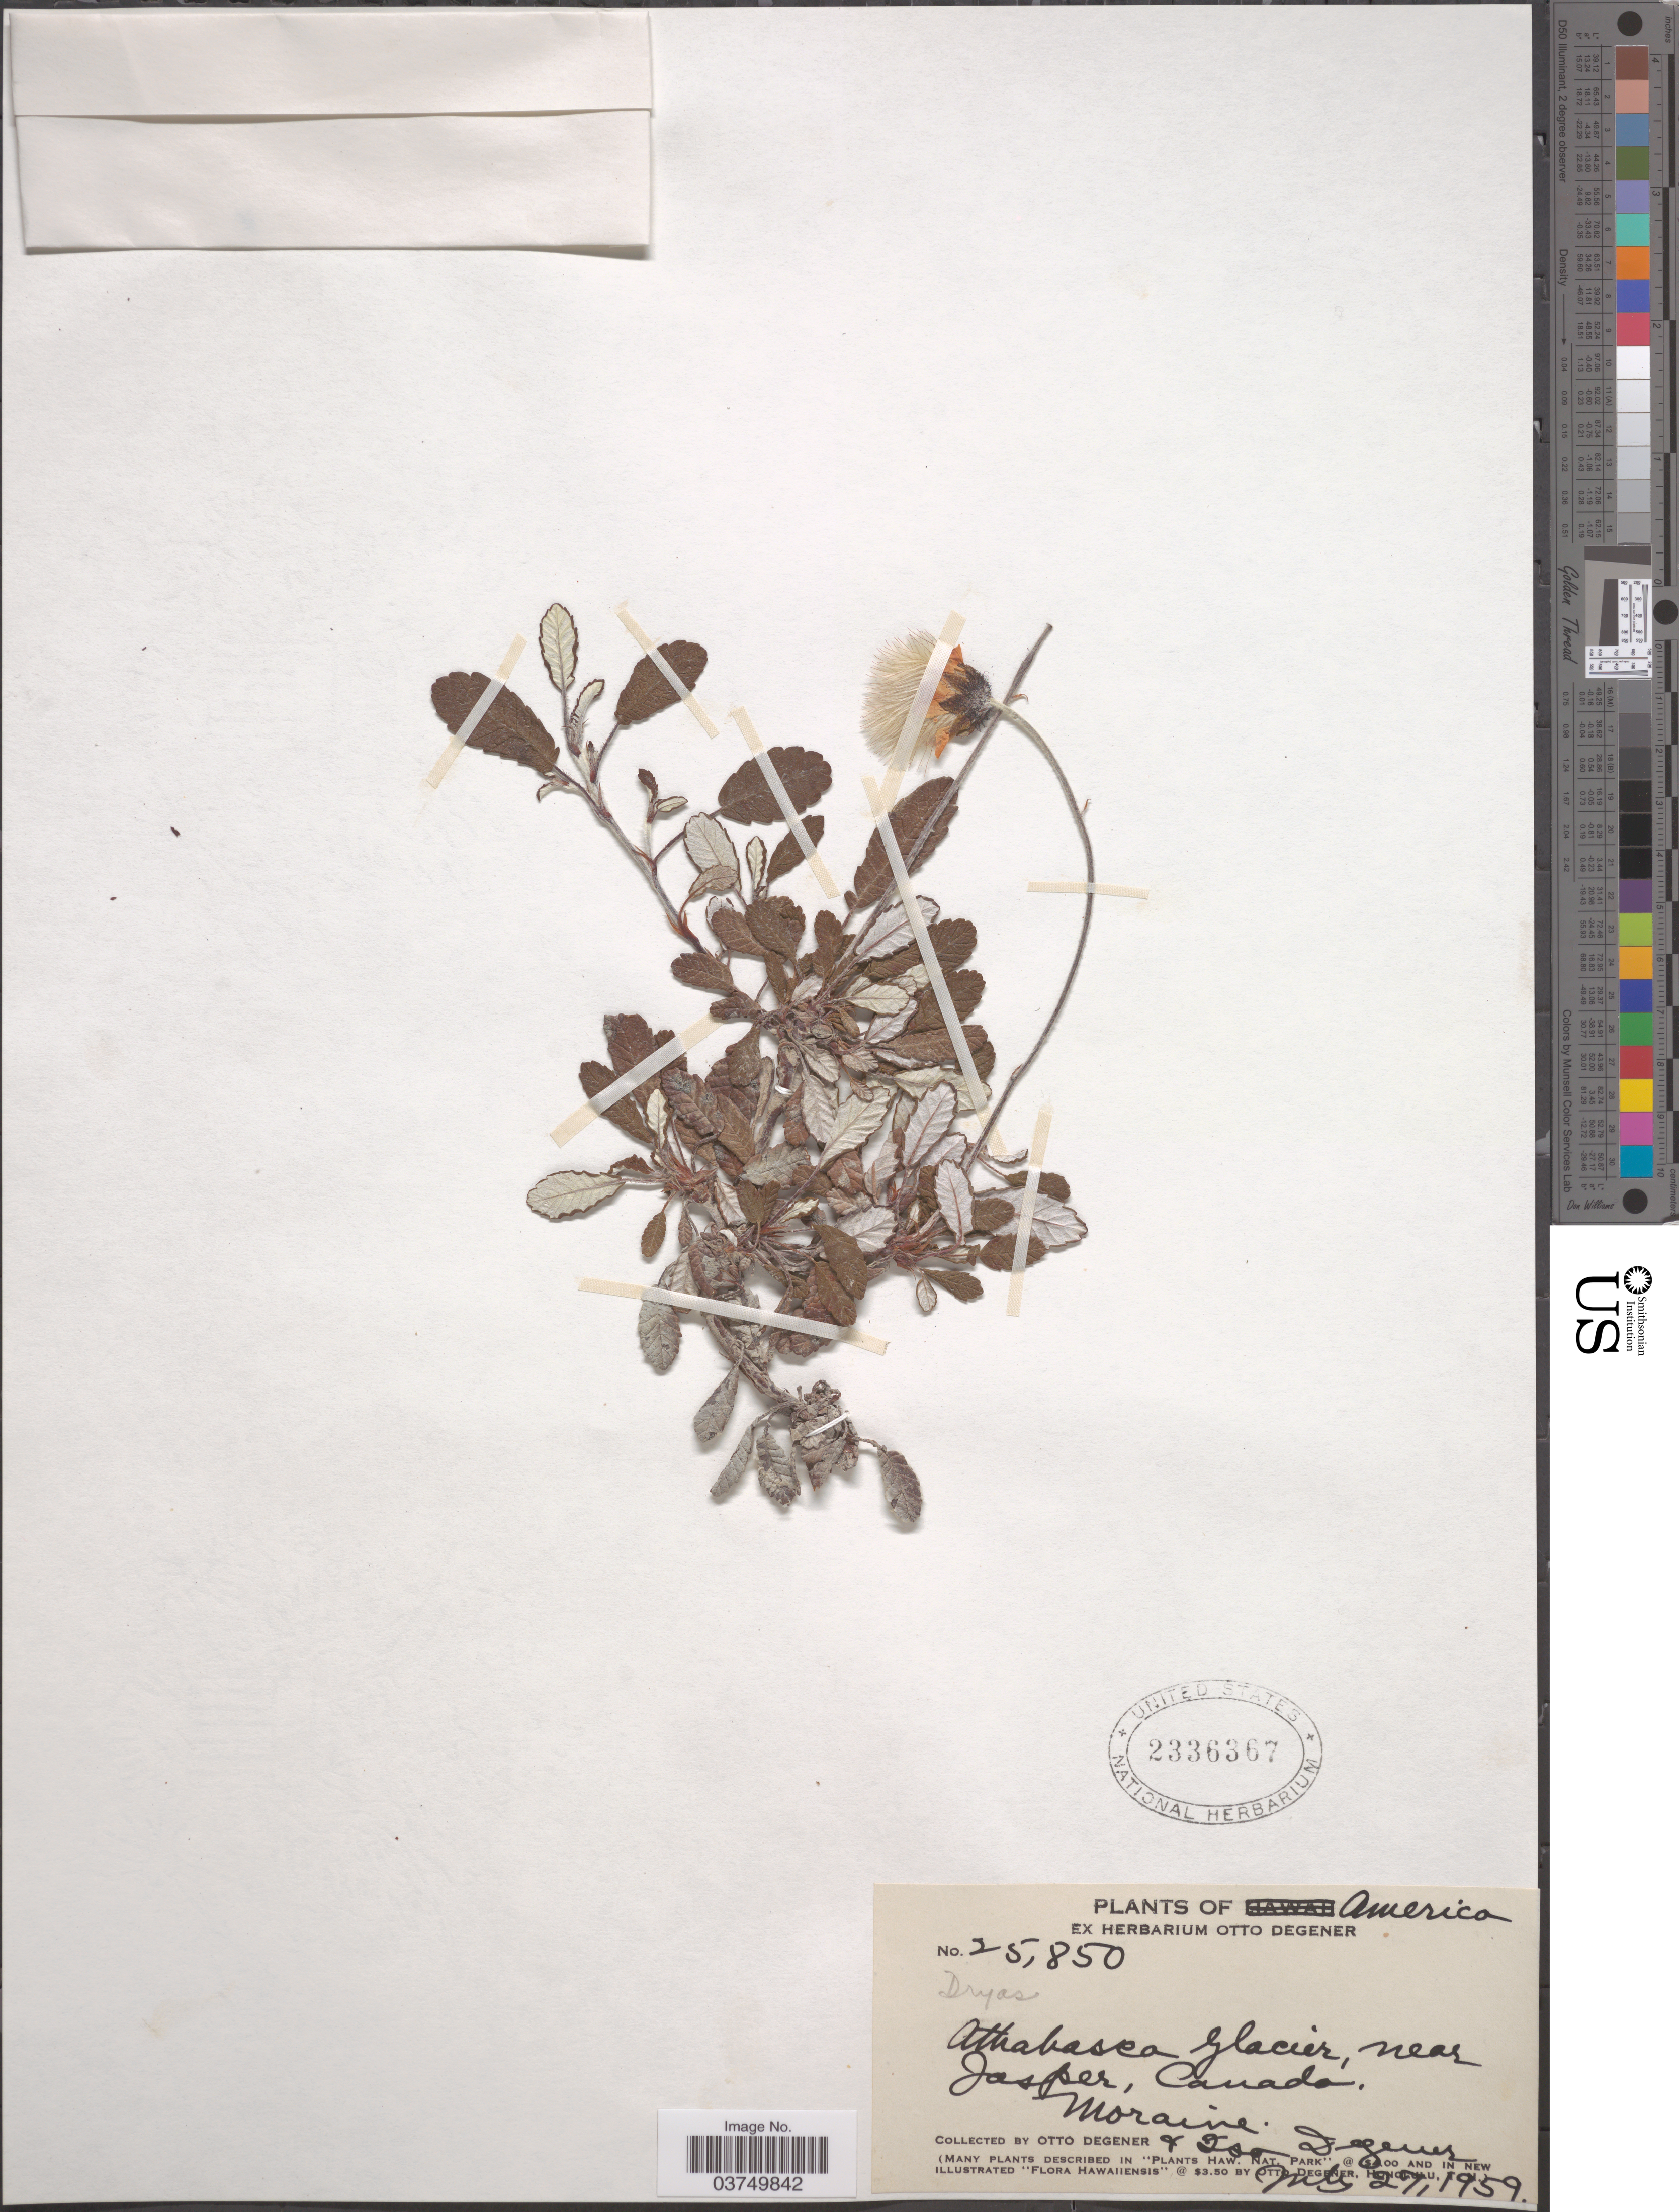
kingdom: Plantae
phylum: Tracheophyta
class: Magnoliopsida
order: Rosales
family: Rosaceae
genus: Dryas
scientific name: Dryas sp.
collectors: O. Degener & I. Degener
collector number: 25850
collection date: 1959-07-27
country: Canada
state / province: Alberta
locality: Athabasca Glacier near Jasper. Moraine.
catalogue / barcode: US 2336367